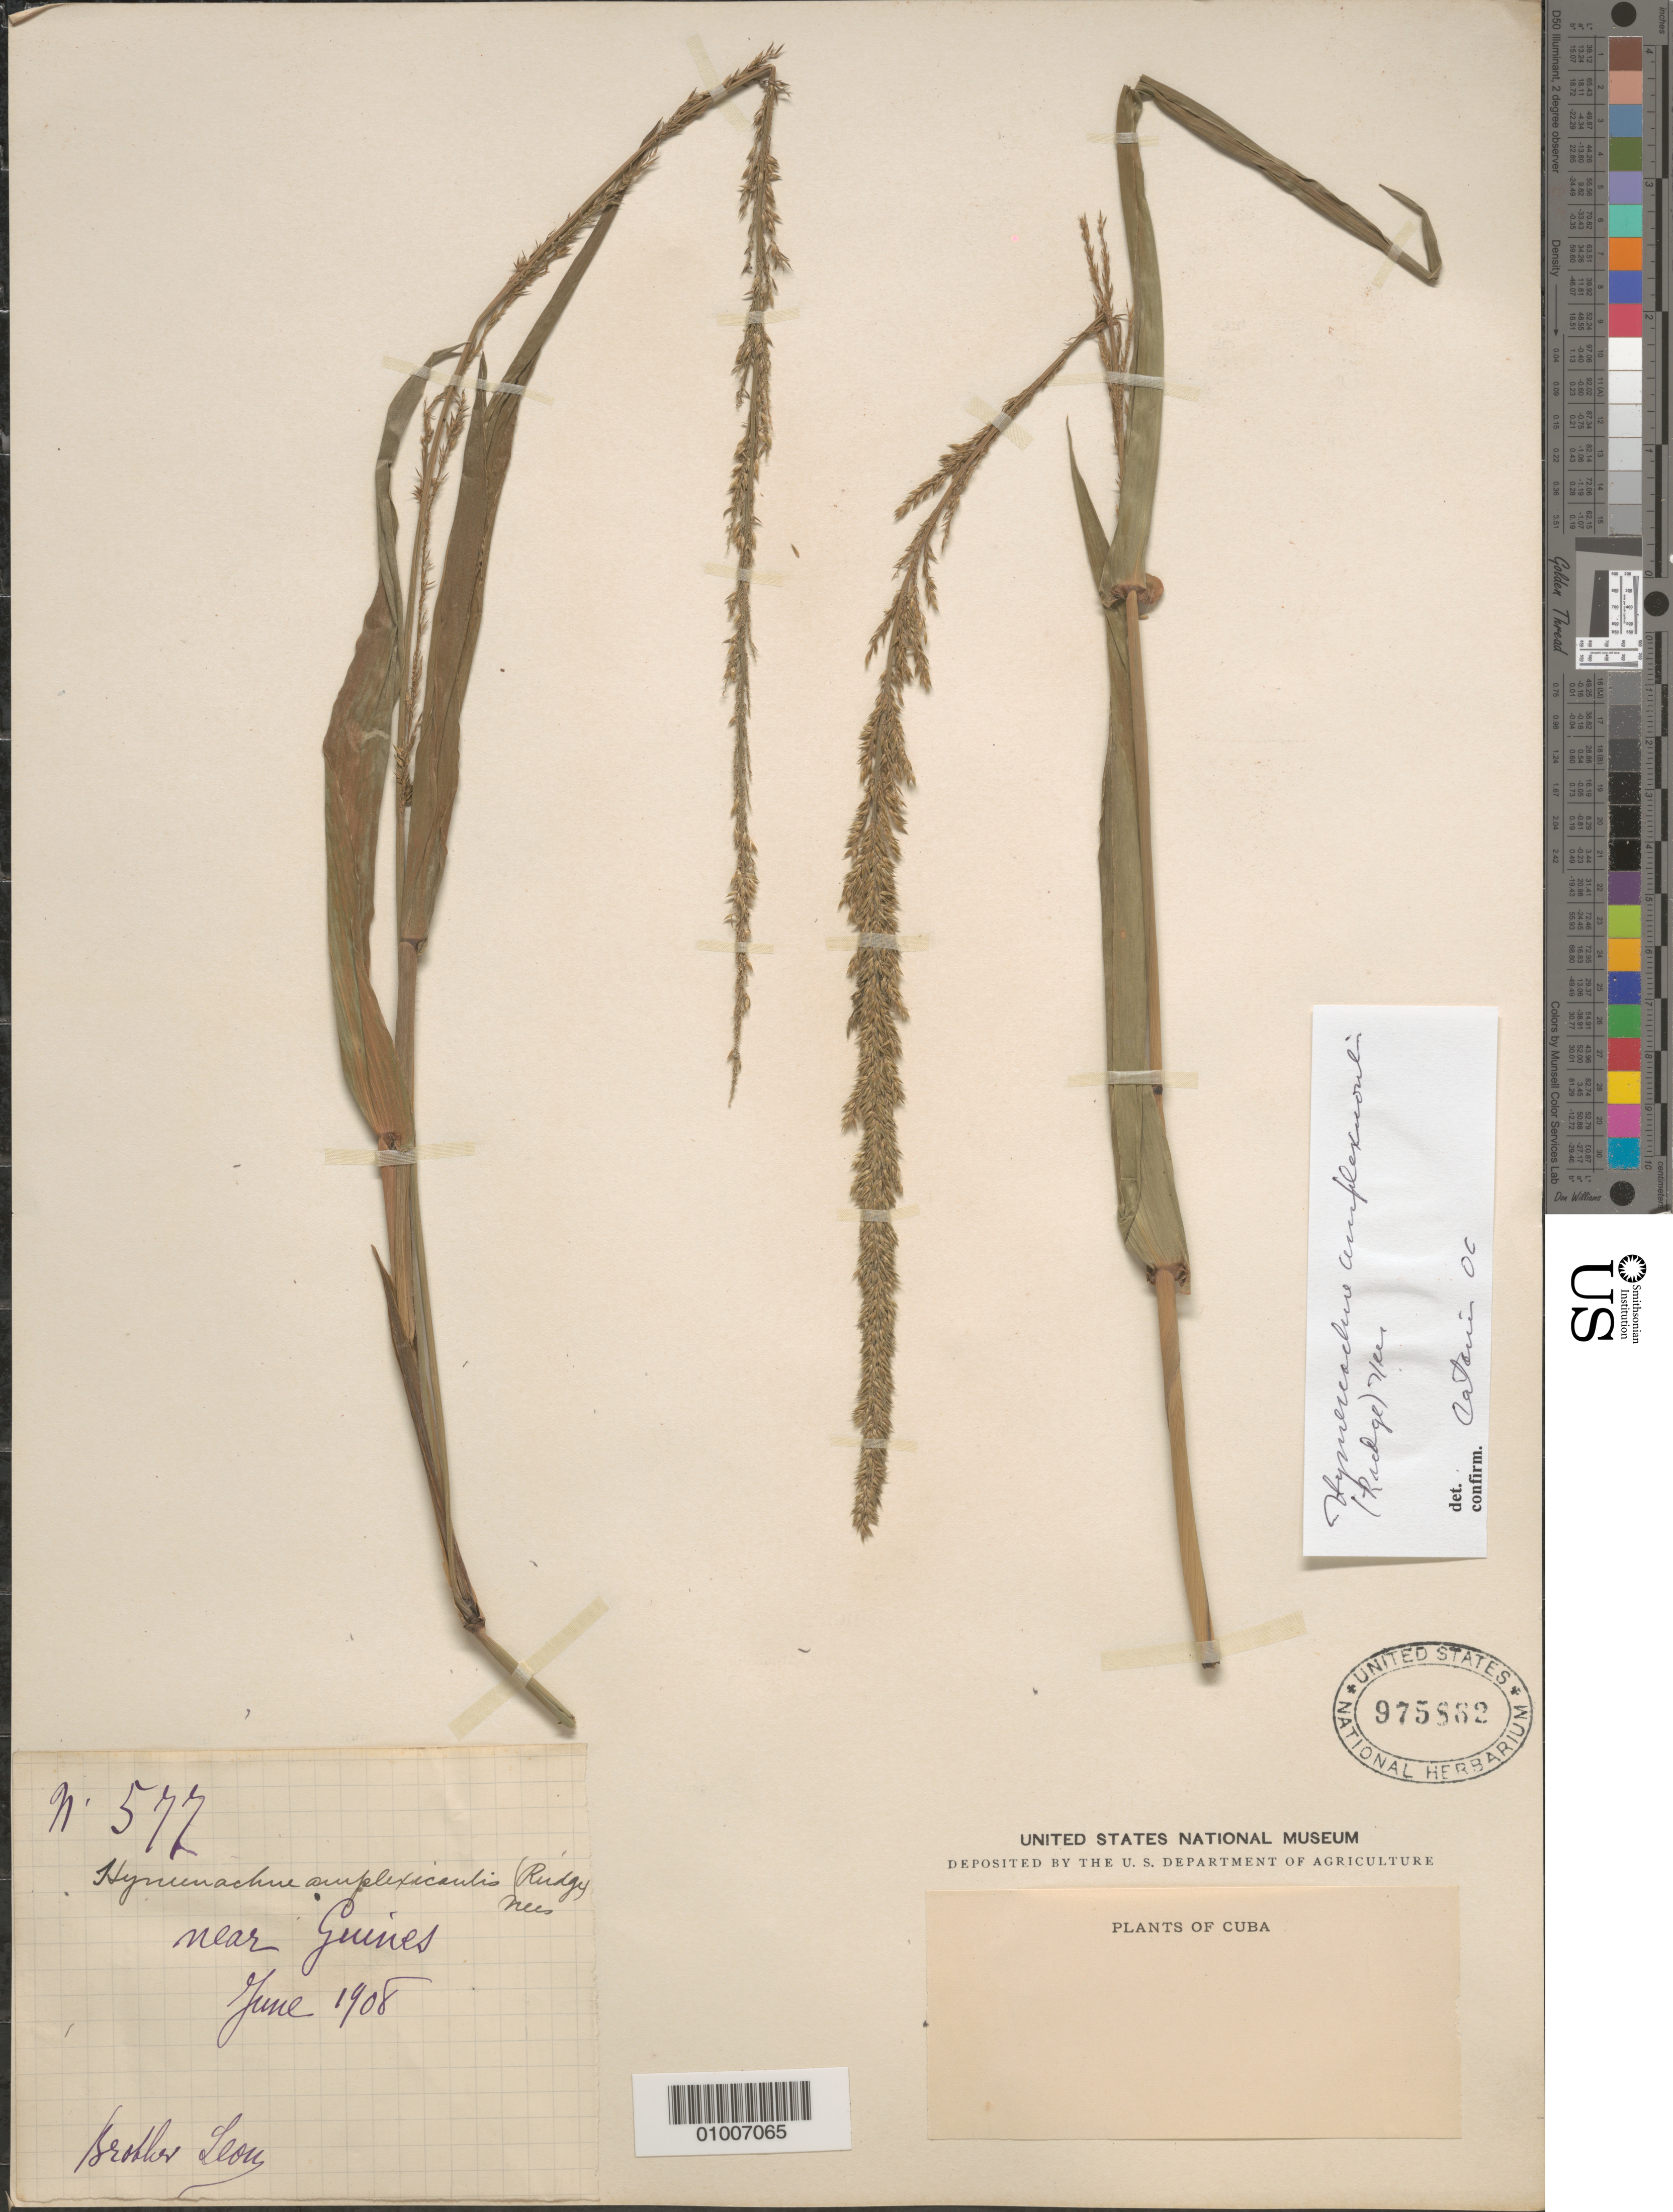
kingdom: Plantae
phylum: Tracheophyta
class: Liliopsida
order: Poales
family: Poaceae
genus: Hymenachne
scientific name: Hymenachne amplexicaulis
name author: (Rudge) Nees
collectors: Bro. León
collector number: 577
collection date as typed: Jun 1908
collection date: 1908-06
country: Cuba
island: Cuba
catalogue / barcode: US 975882